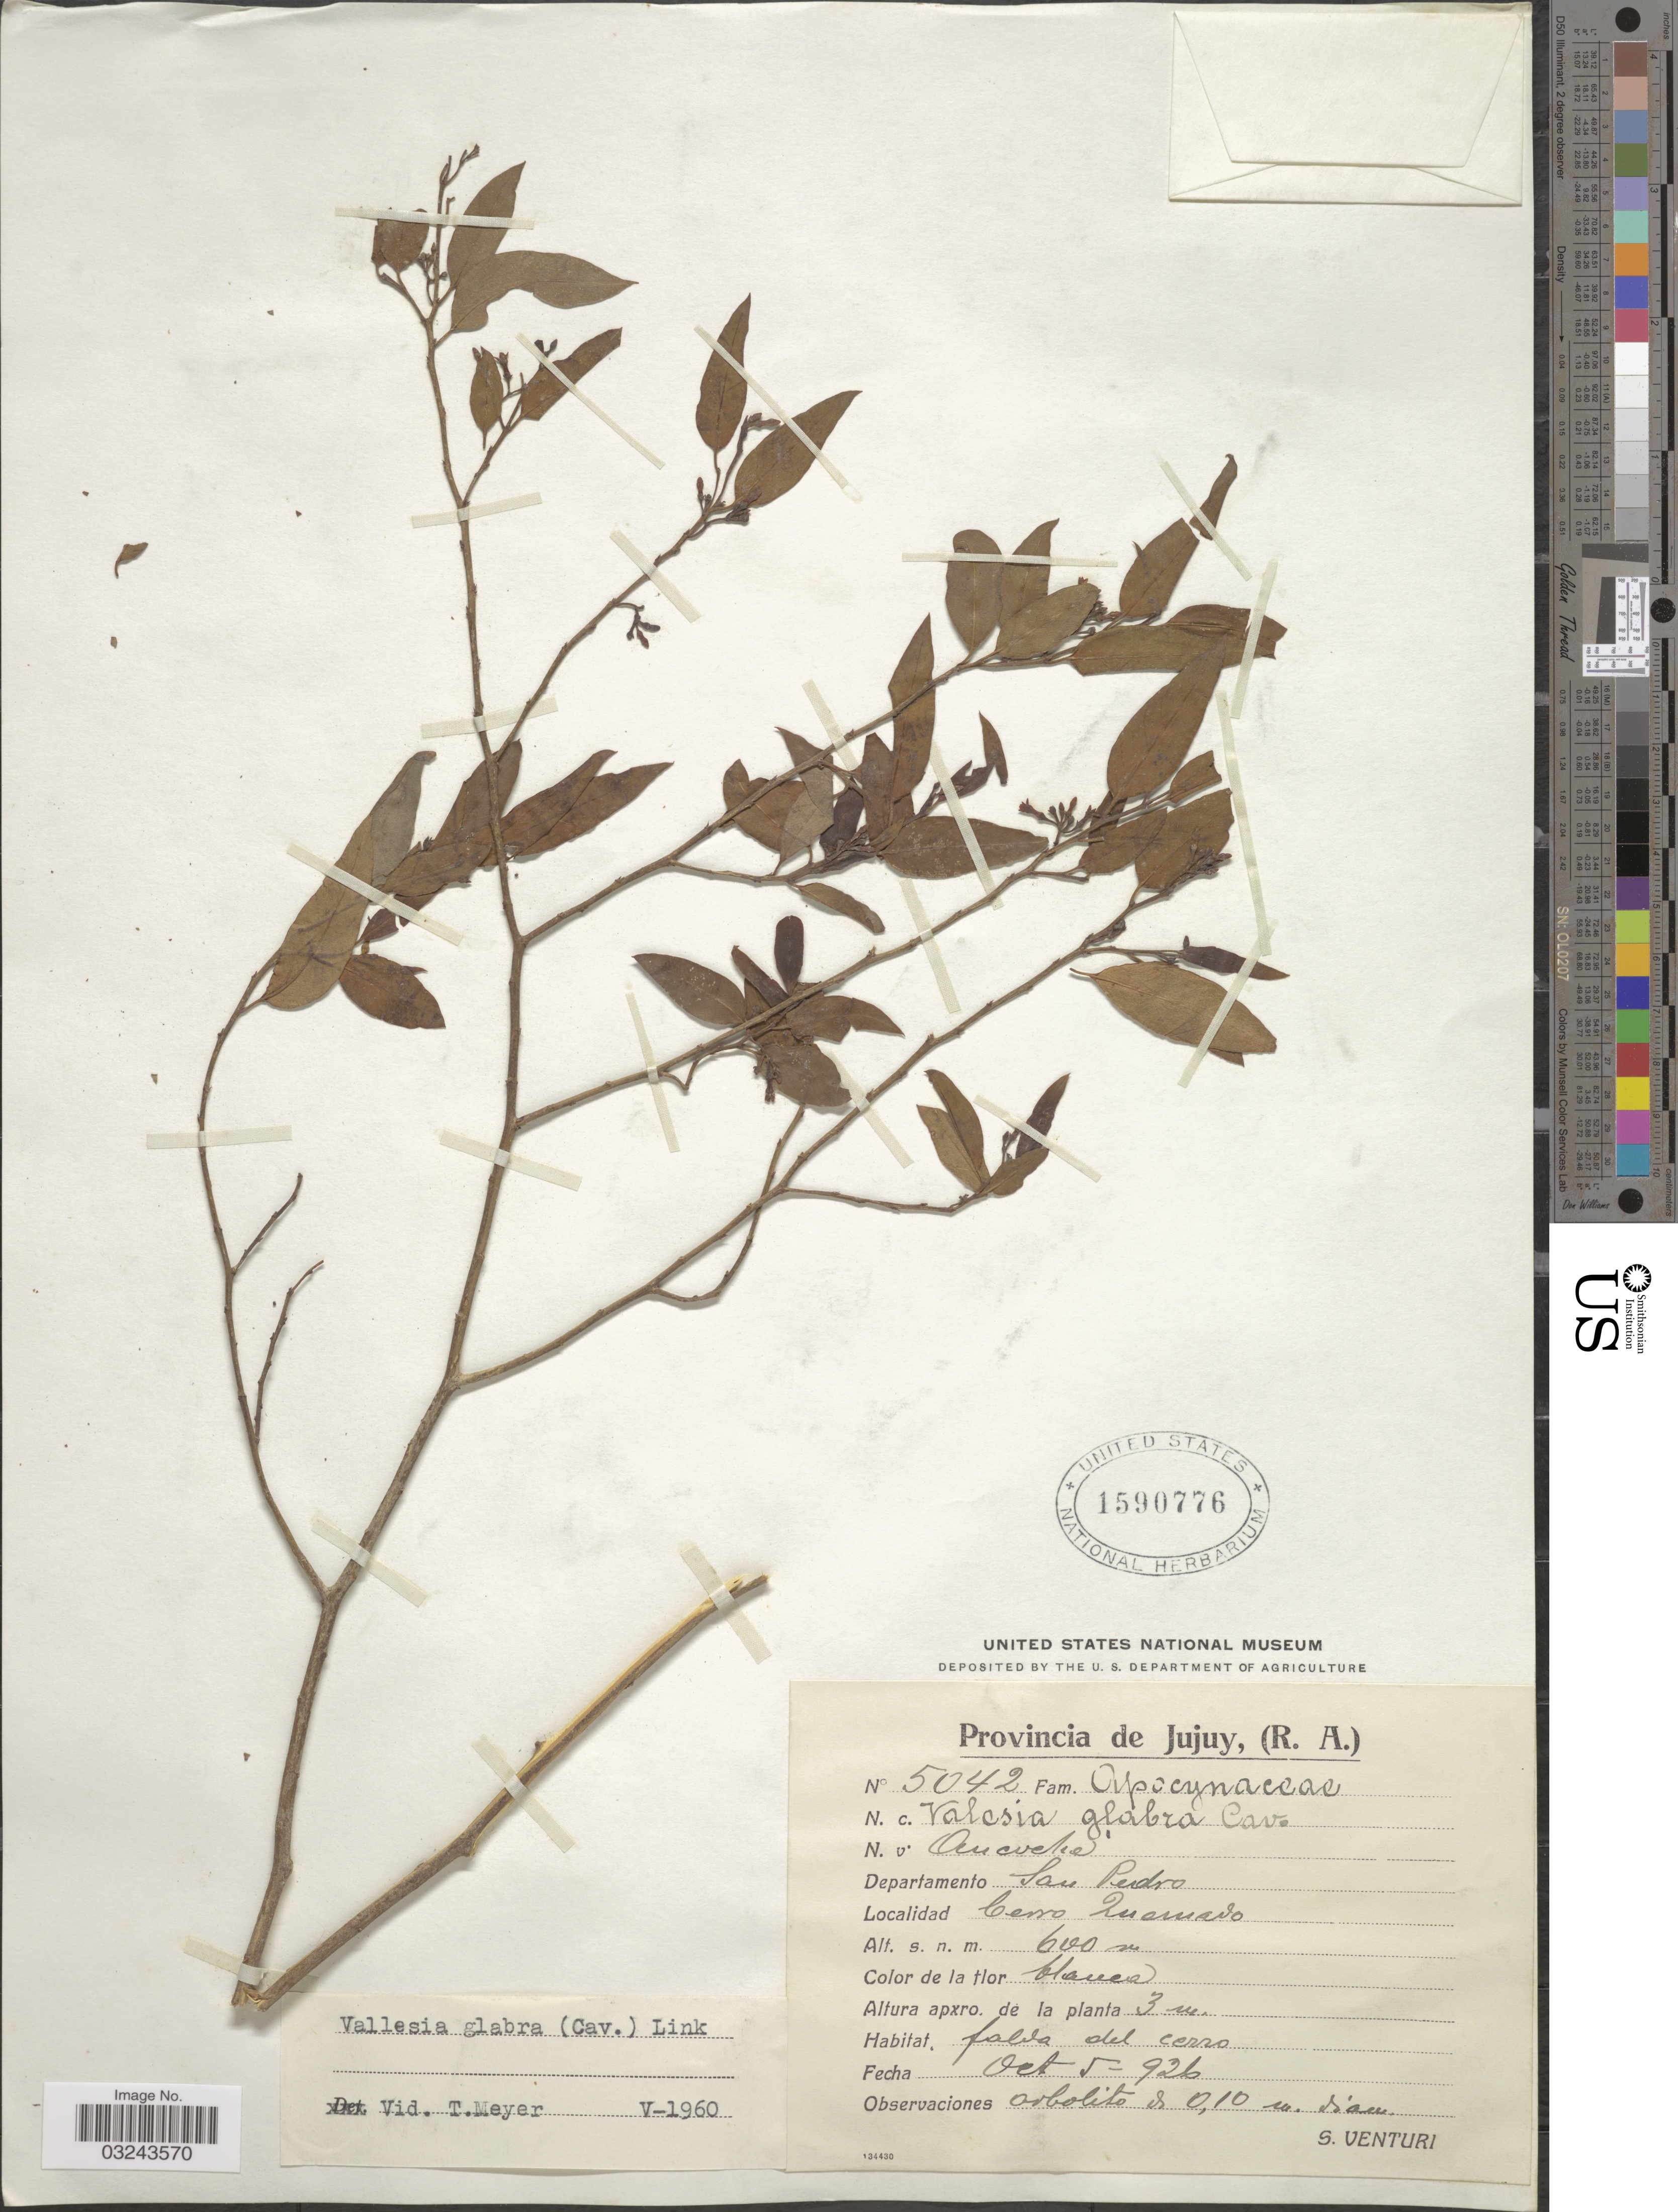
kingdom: Plantae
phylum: Tracheophyta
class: Magnoliopsida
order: Gentianales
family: Apocynaceae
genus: Vallesia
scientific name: Vallesia glabra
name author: (Cav.) Link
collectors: S. Venturi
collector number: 5042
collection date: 1926-10-05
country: Argentina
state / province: Jujuy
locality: Provincia de Jujuy, (R.A.) Departamento San Pedro, Cerro Quemado.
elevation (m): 600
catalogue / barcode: US 1590776